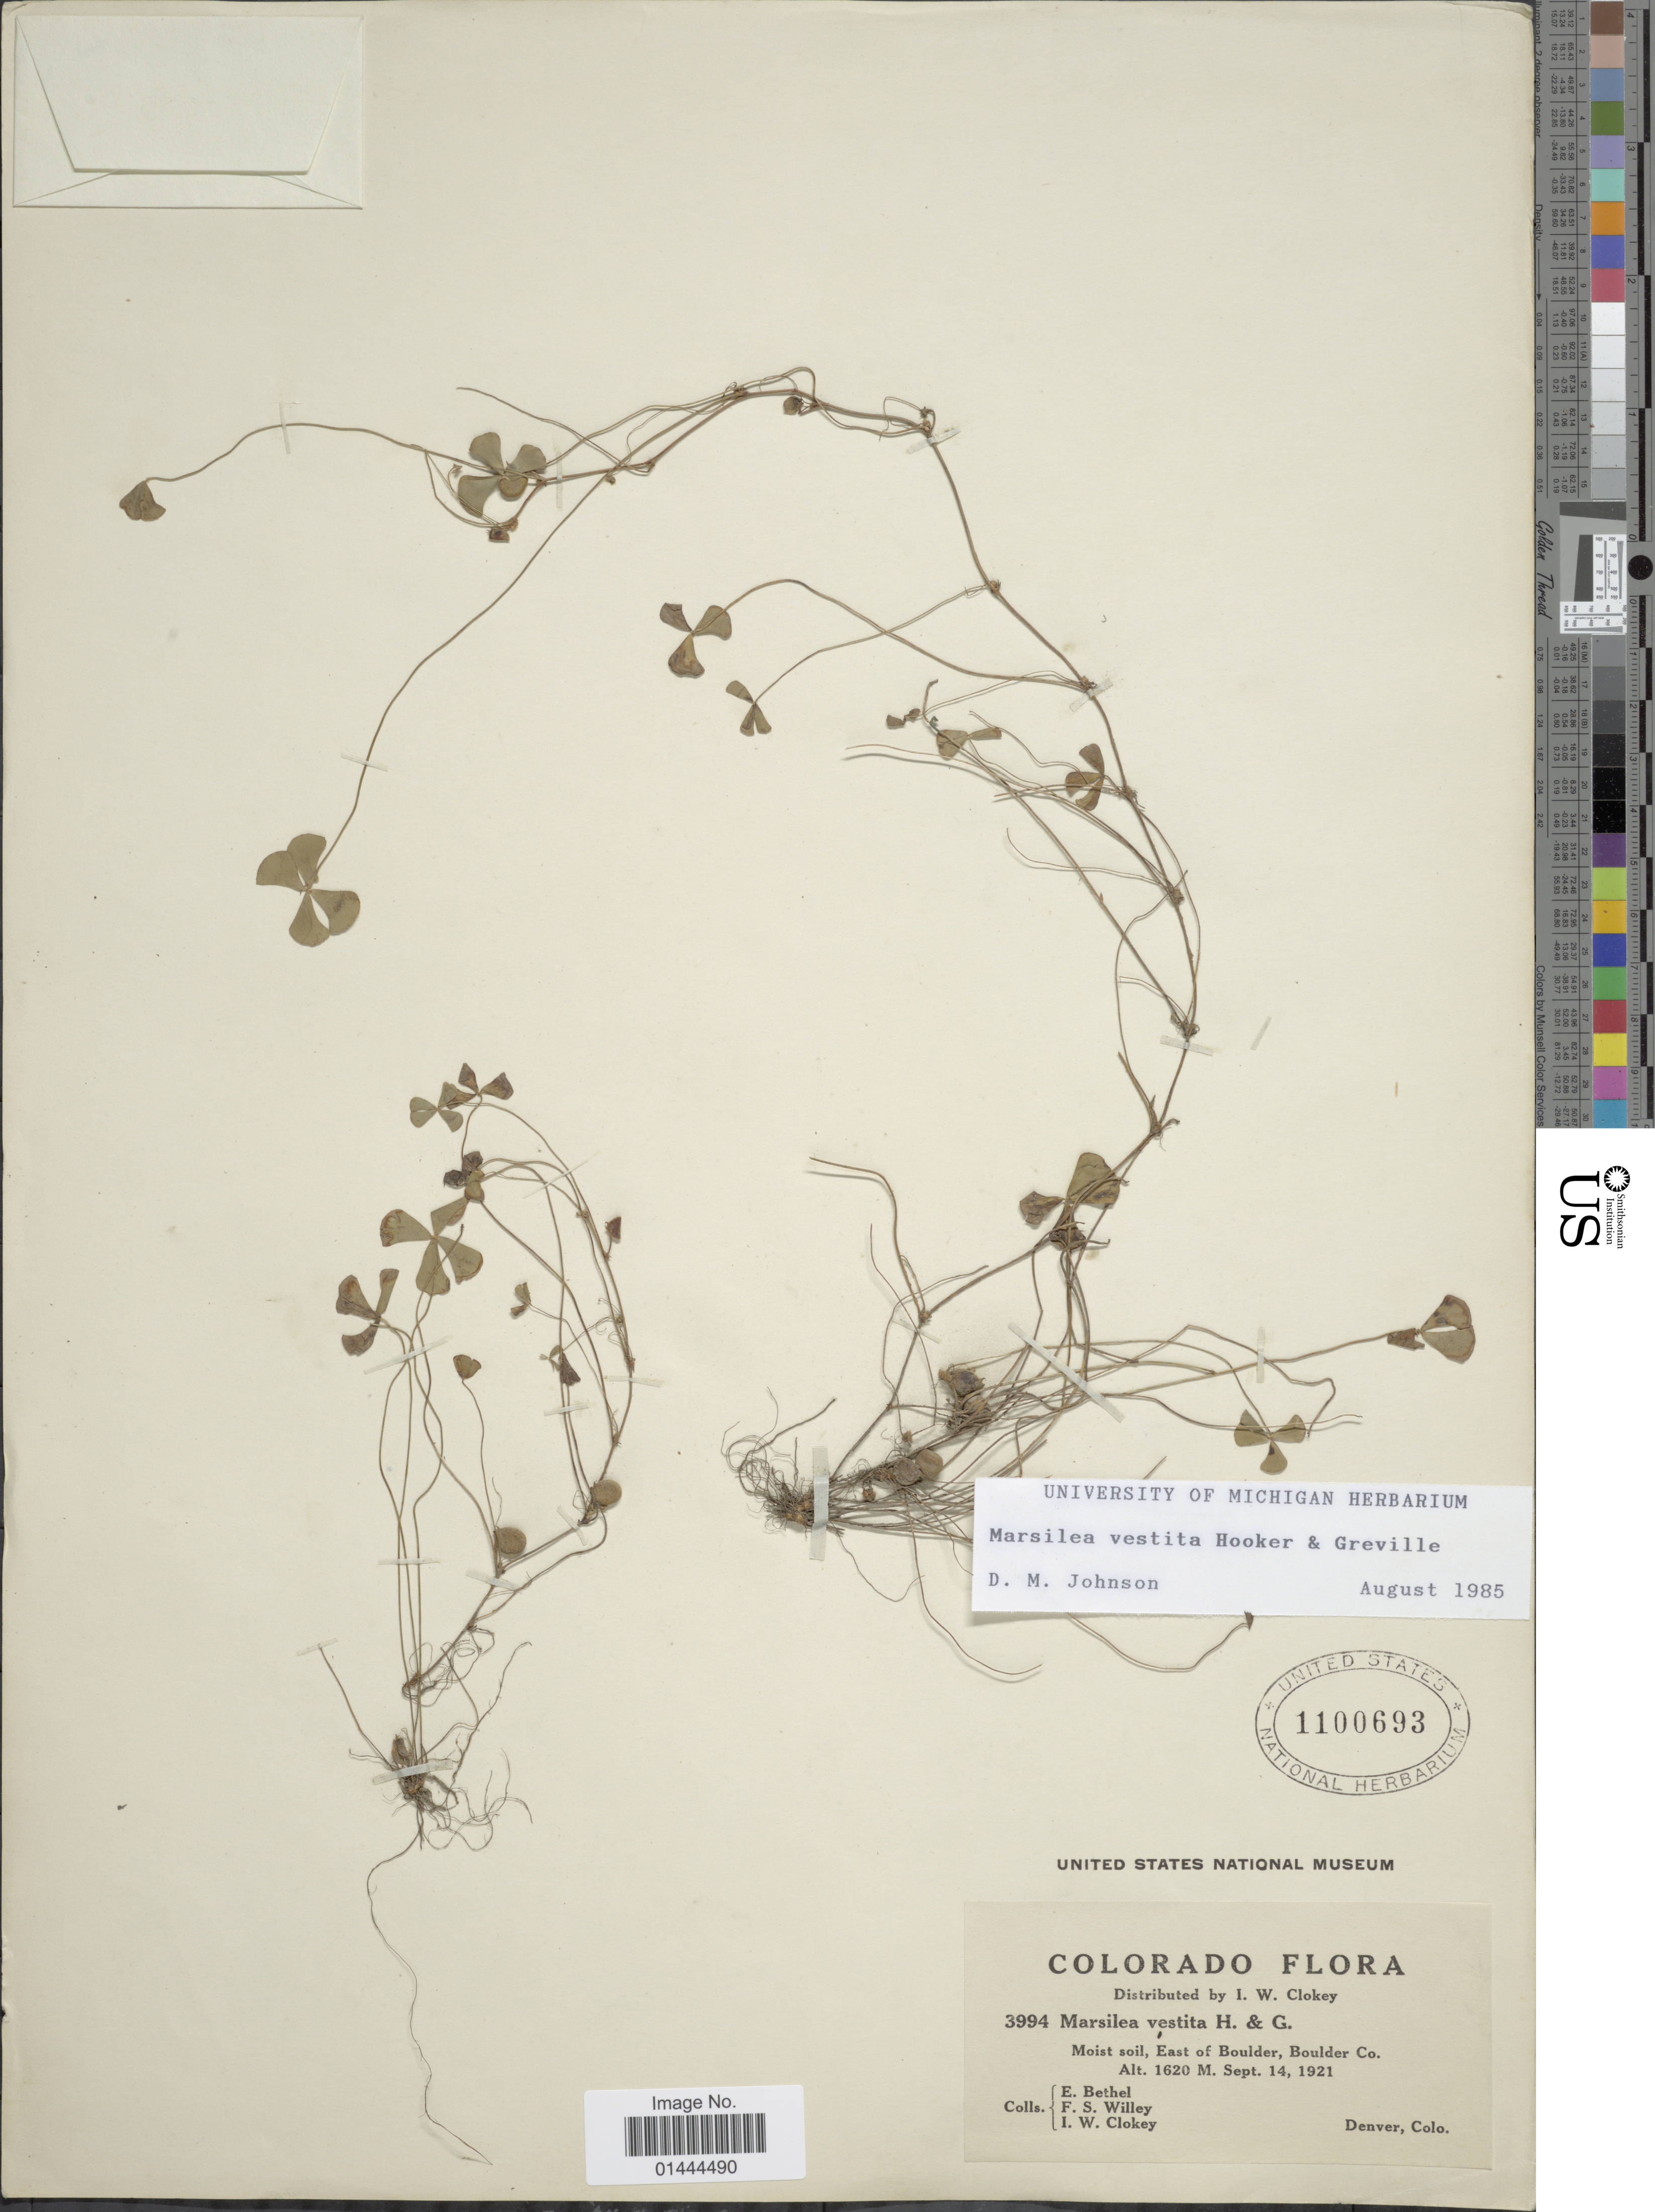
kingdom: Plantae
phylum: Tracheophyta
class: Polypodiopsida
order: Salviniales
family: Marsileaceae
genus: Marsilea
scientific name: Marsilea vestita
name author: Hook. & Grev.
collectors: E. Bethel, F. Willey & I. W. Clokey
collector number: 3994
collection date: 1921-09-14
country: United States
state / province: Colorado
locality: Mosit soil, east of Boulder, Boulder Co., denver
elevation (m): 1620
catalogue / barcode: US 1100693